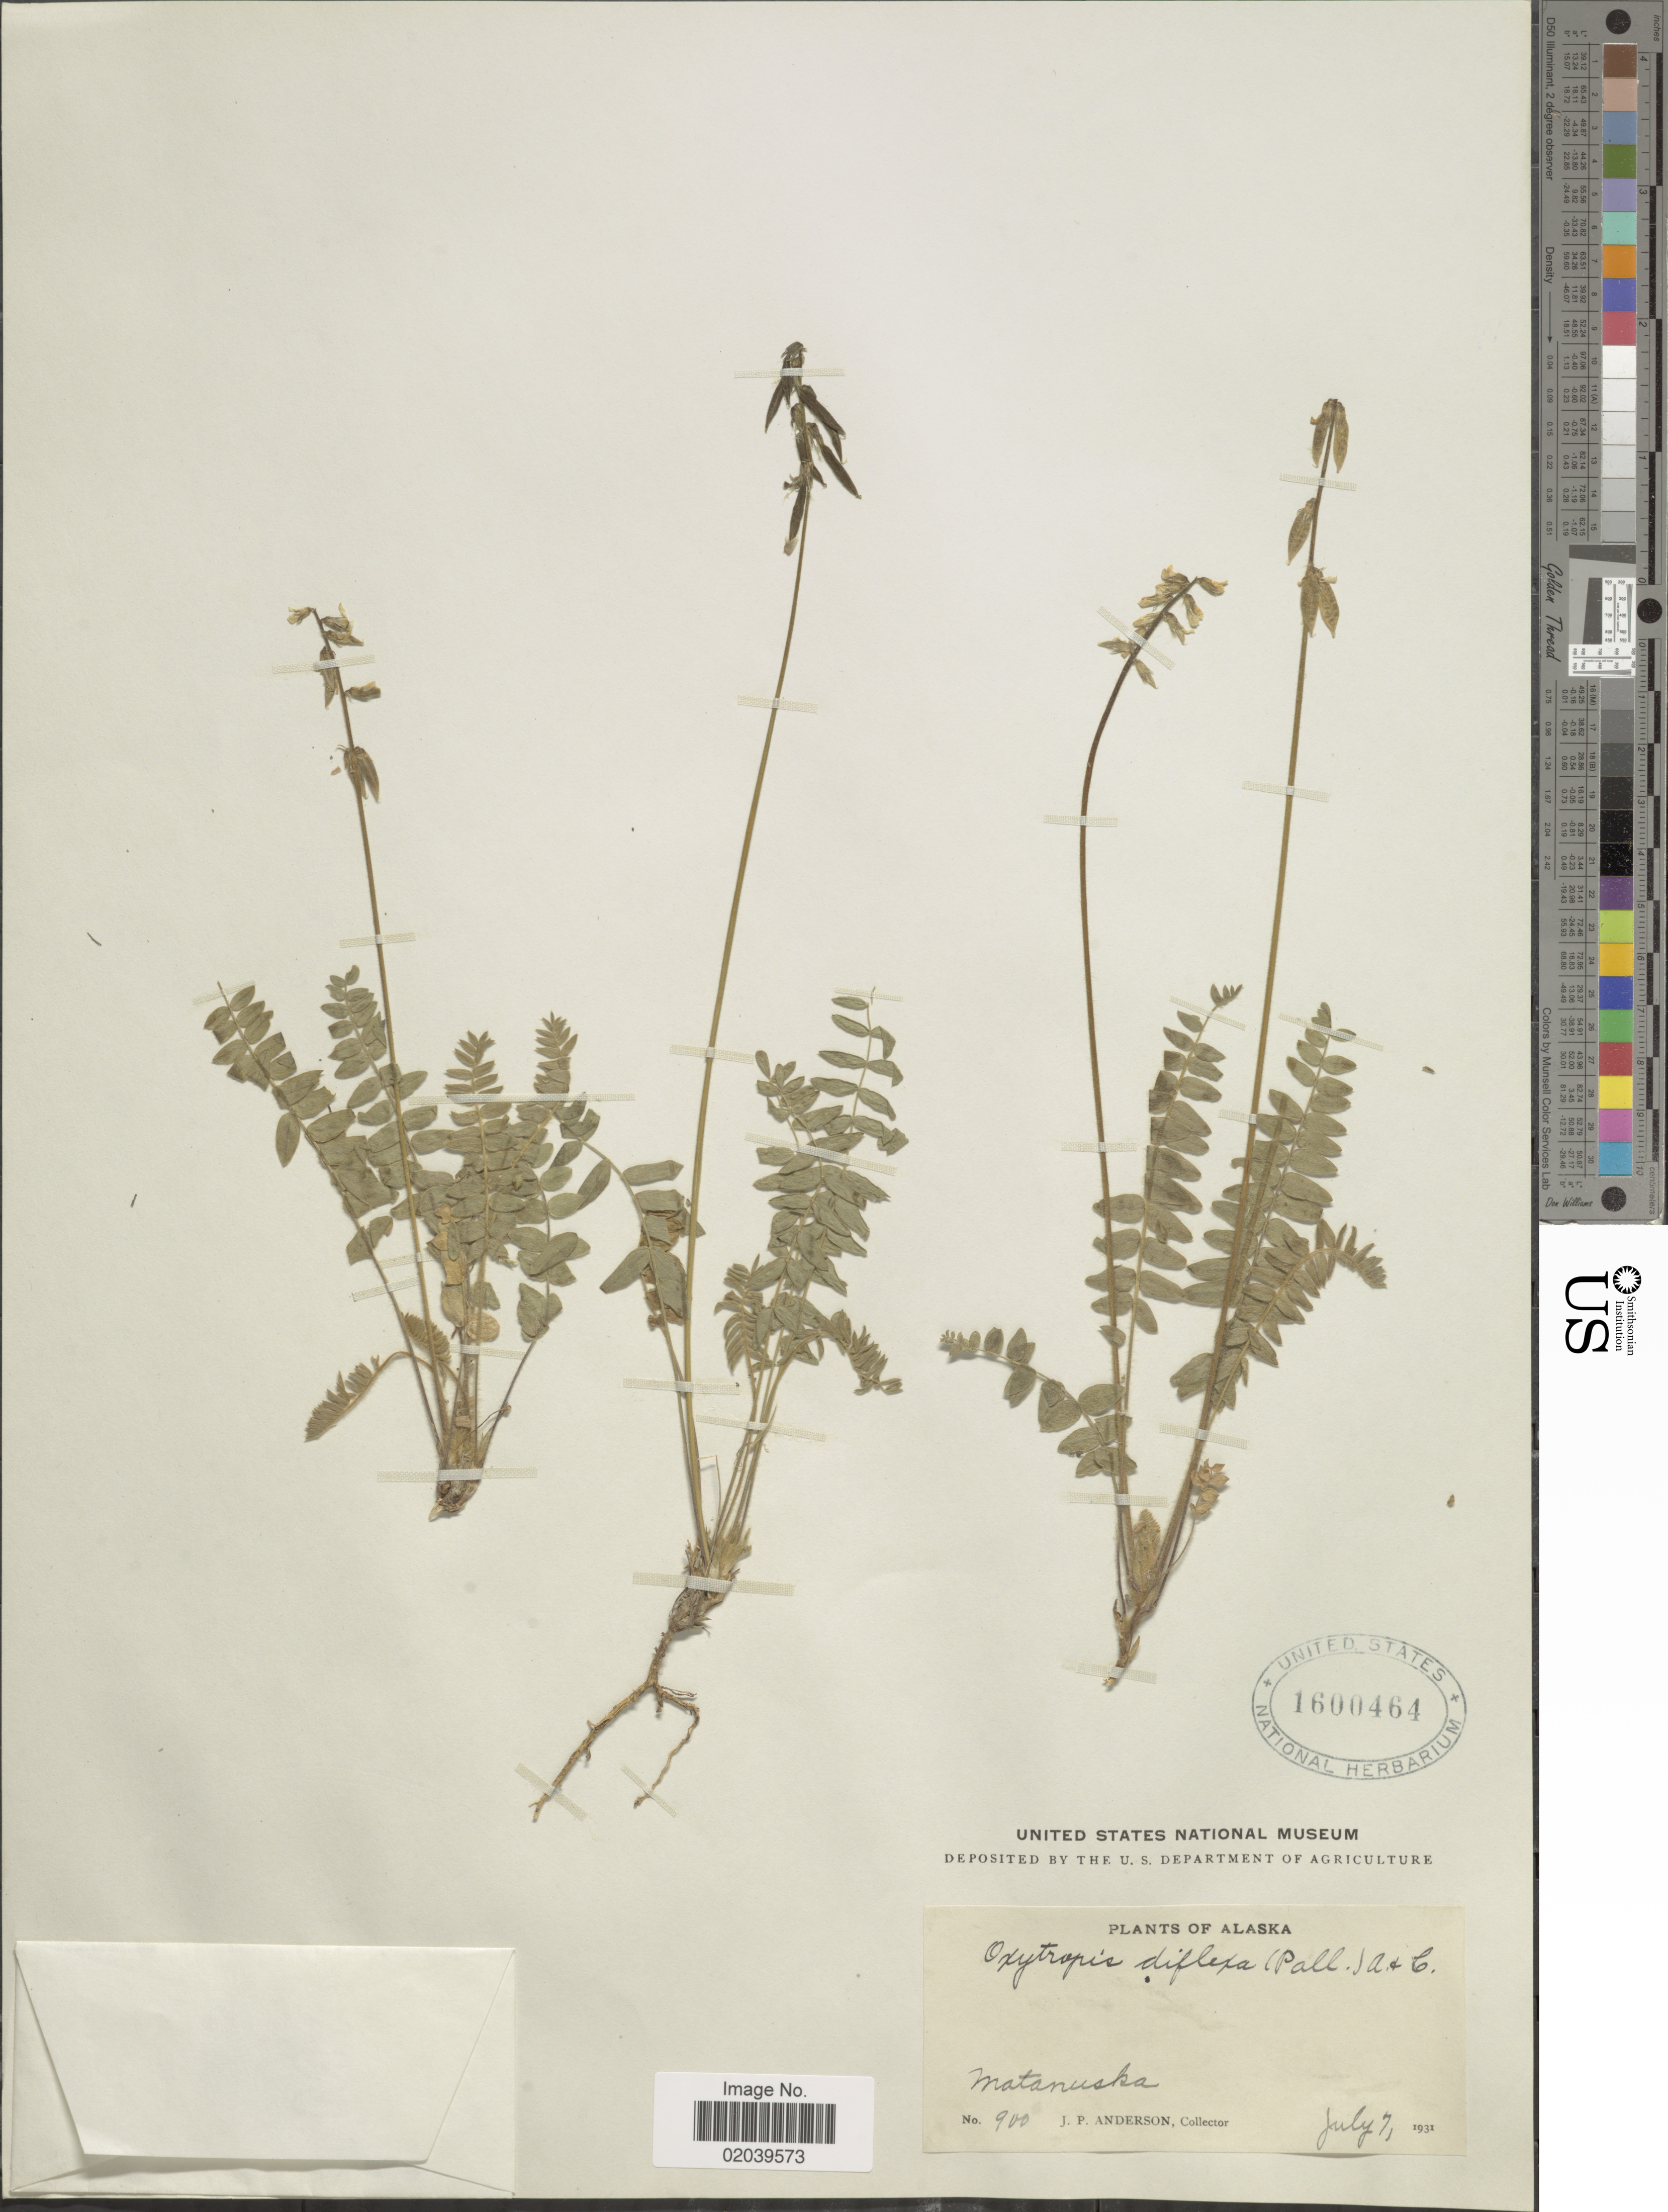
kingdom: Plantae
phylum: Tracheophyta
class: Magnoliopsida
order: Fabales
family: Fabaceae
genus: Oxytropis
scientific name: Oxytropis deflexa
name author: (Pall.) DC.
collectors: J. P. Anderson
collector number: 900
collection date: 1931-07-07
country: United States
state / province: Alaska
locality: Matanuska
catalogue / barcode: US 1600464